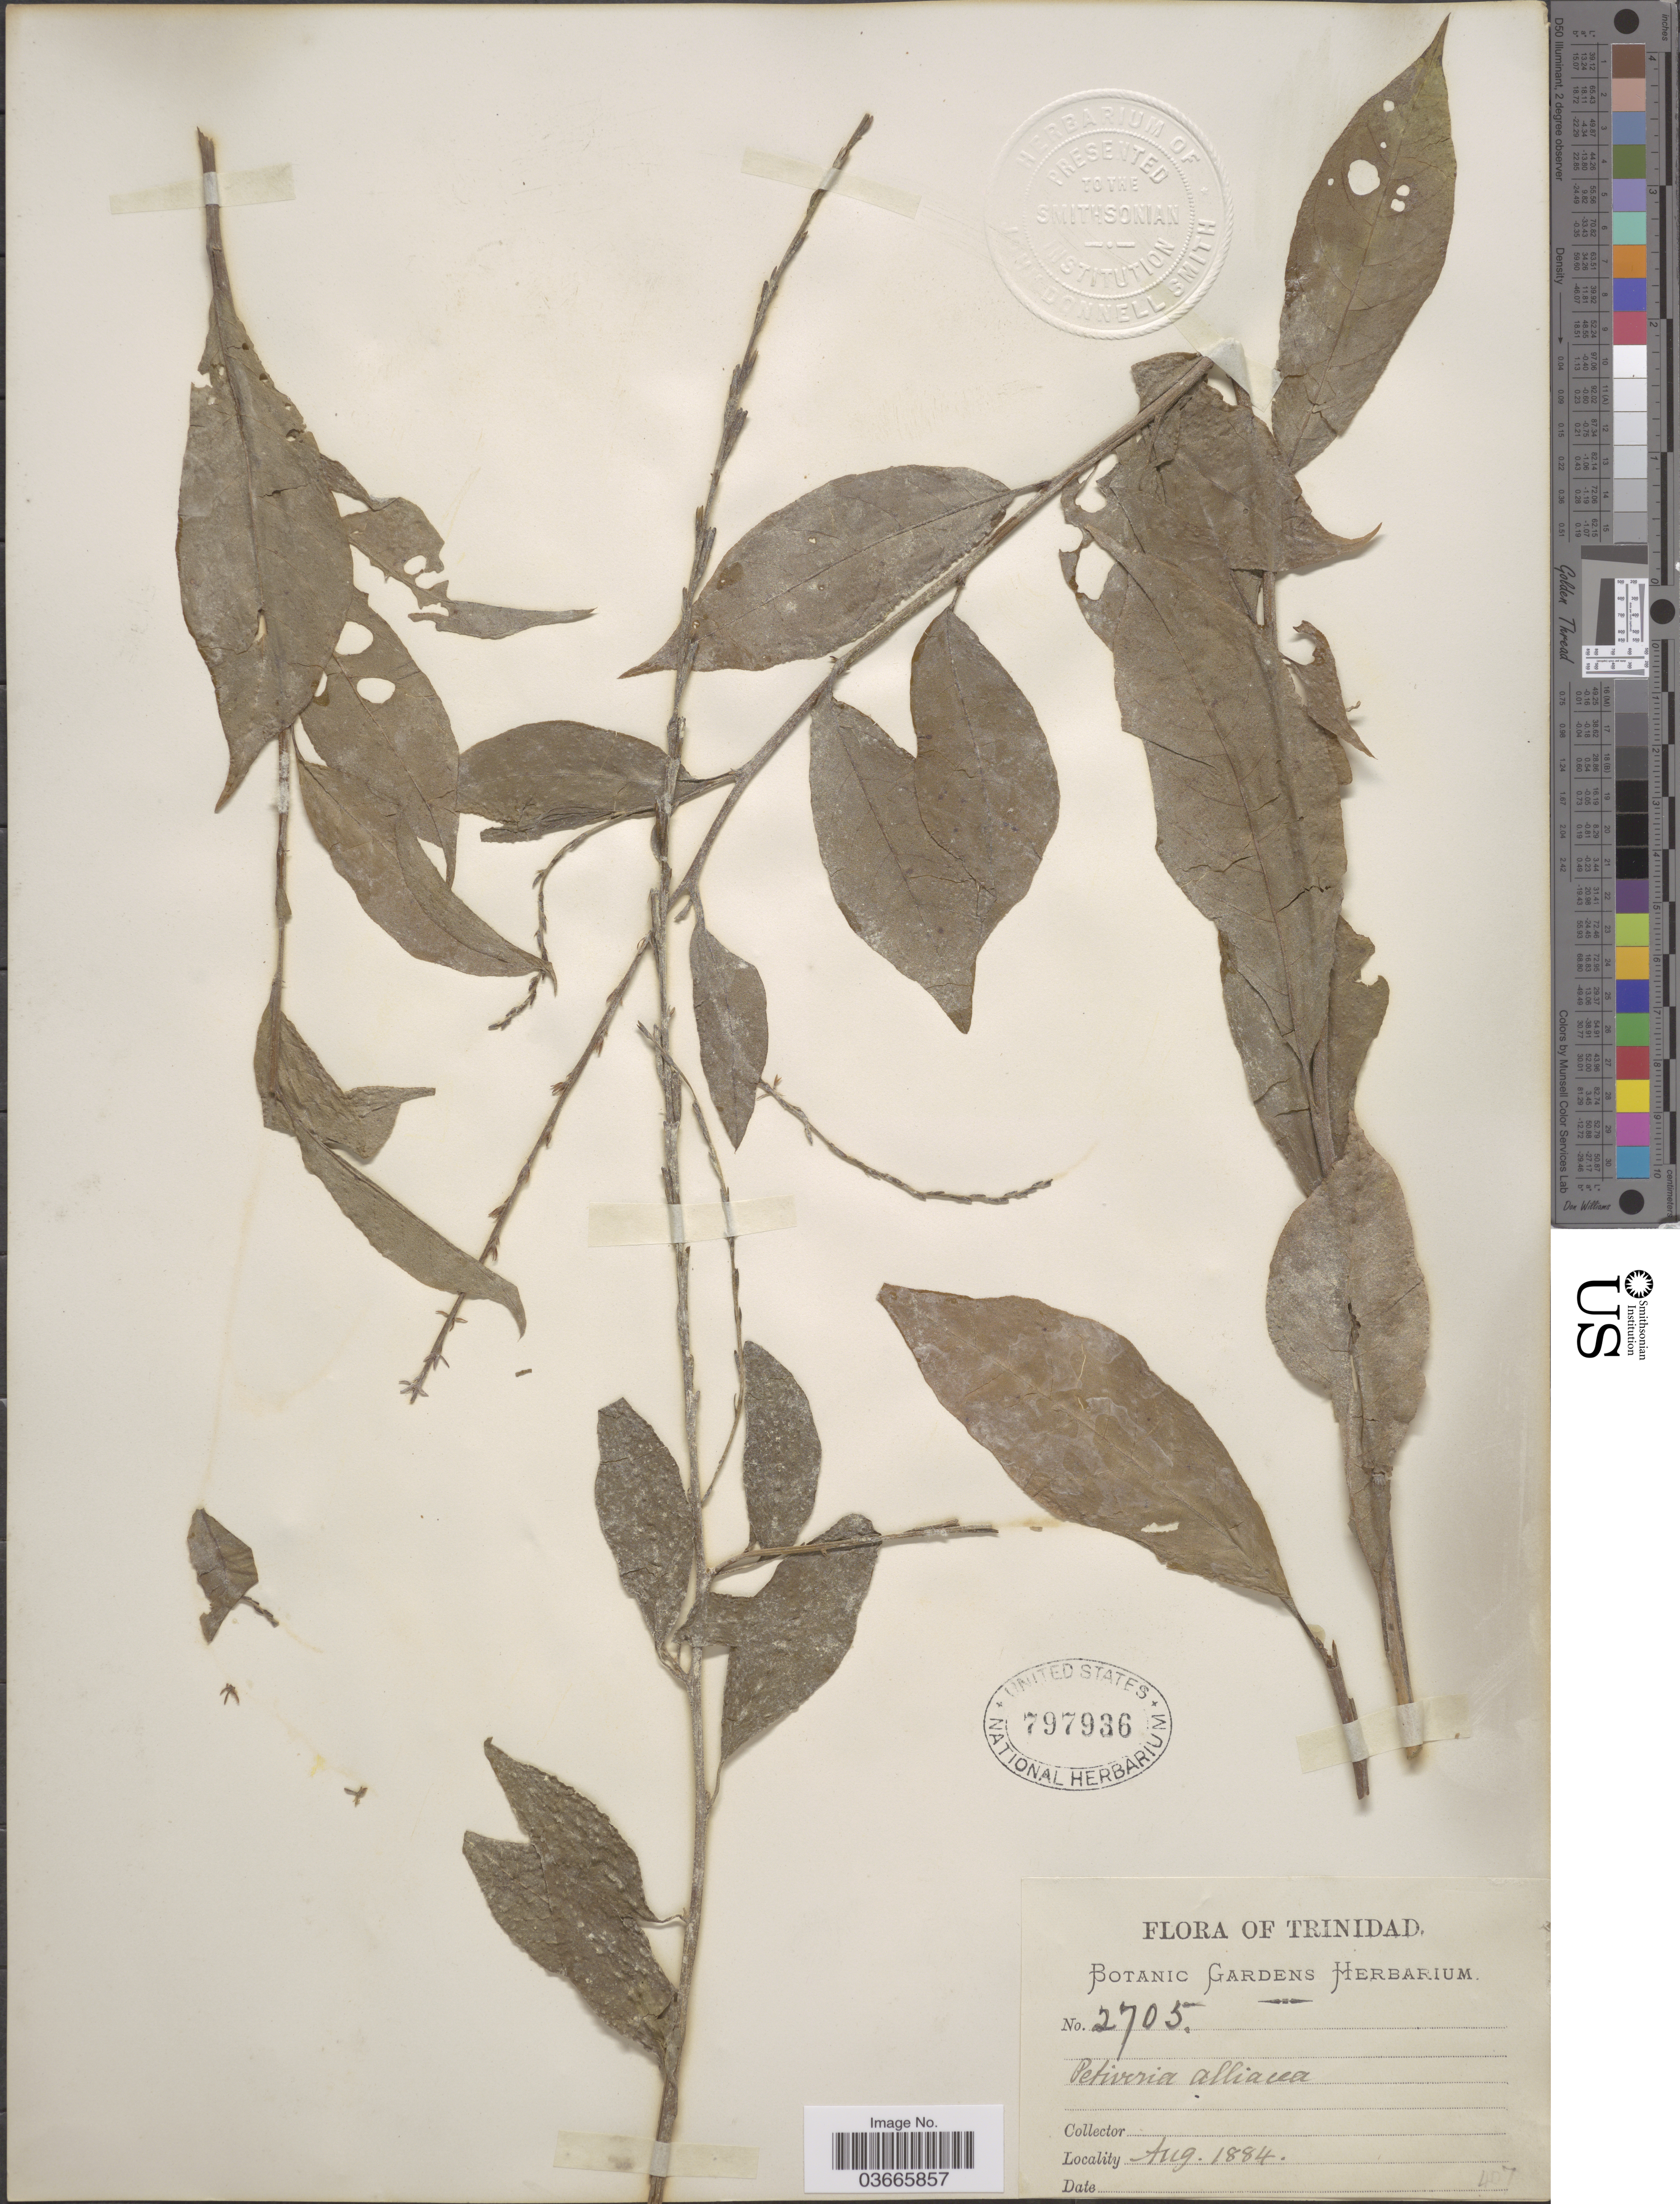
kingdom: Plantae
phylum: Tracheophyta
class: Magnoliopsida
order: Caryophyllales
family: Phytolaccaceae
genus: Petiveria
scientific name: Petiveria alliacea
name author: L.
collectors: ex herb. Botanic Gardens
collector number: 2705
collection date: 1884-08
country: Trinidad and Tobago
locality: Trinidad.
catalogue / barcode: US 797936